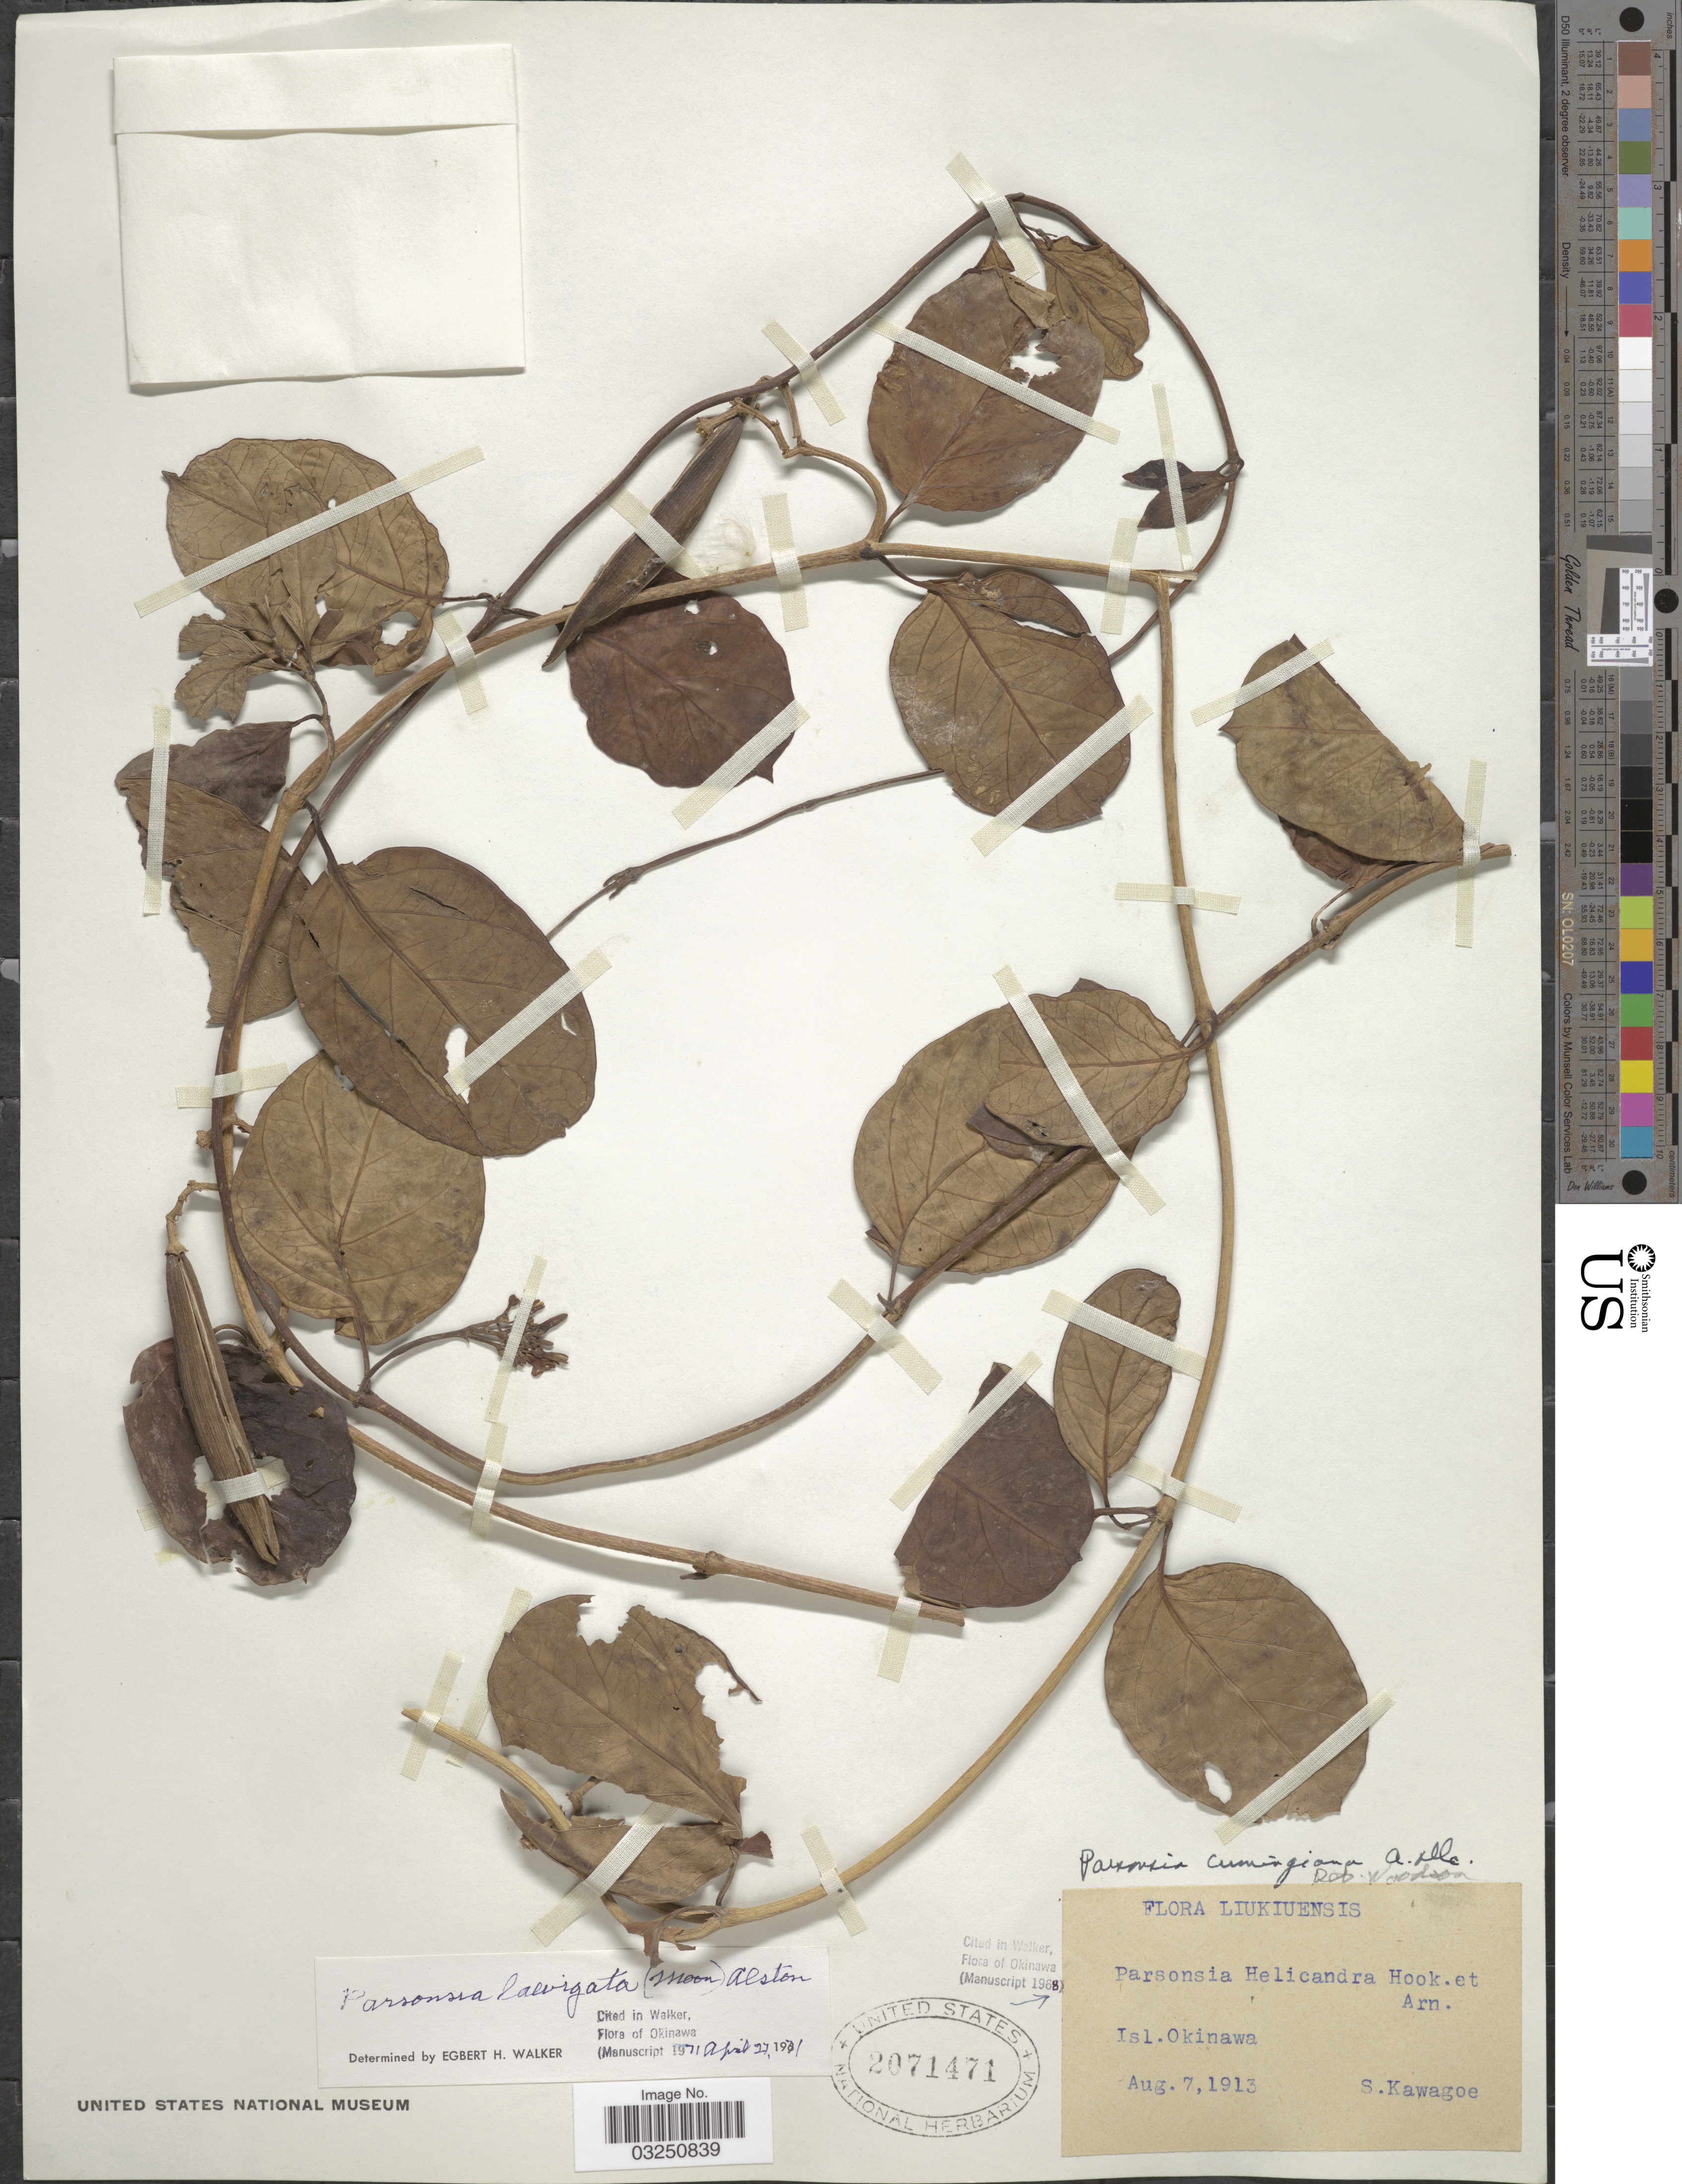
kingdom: Plantae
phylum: Tracheophyta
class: Magnoliopsida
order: Gentianales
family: Apocynaceae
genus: Parsonsia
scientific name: Parsonsia alboflavescens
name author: (Dennst.) Mabberley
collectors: S. Kawagoe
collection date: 1913-08-07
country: Japan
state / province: Okinawa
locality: Liukiuensis. Isl. Okinawa.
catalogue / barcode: US 2071471